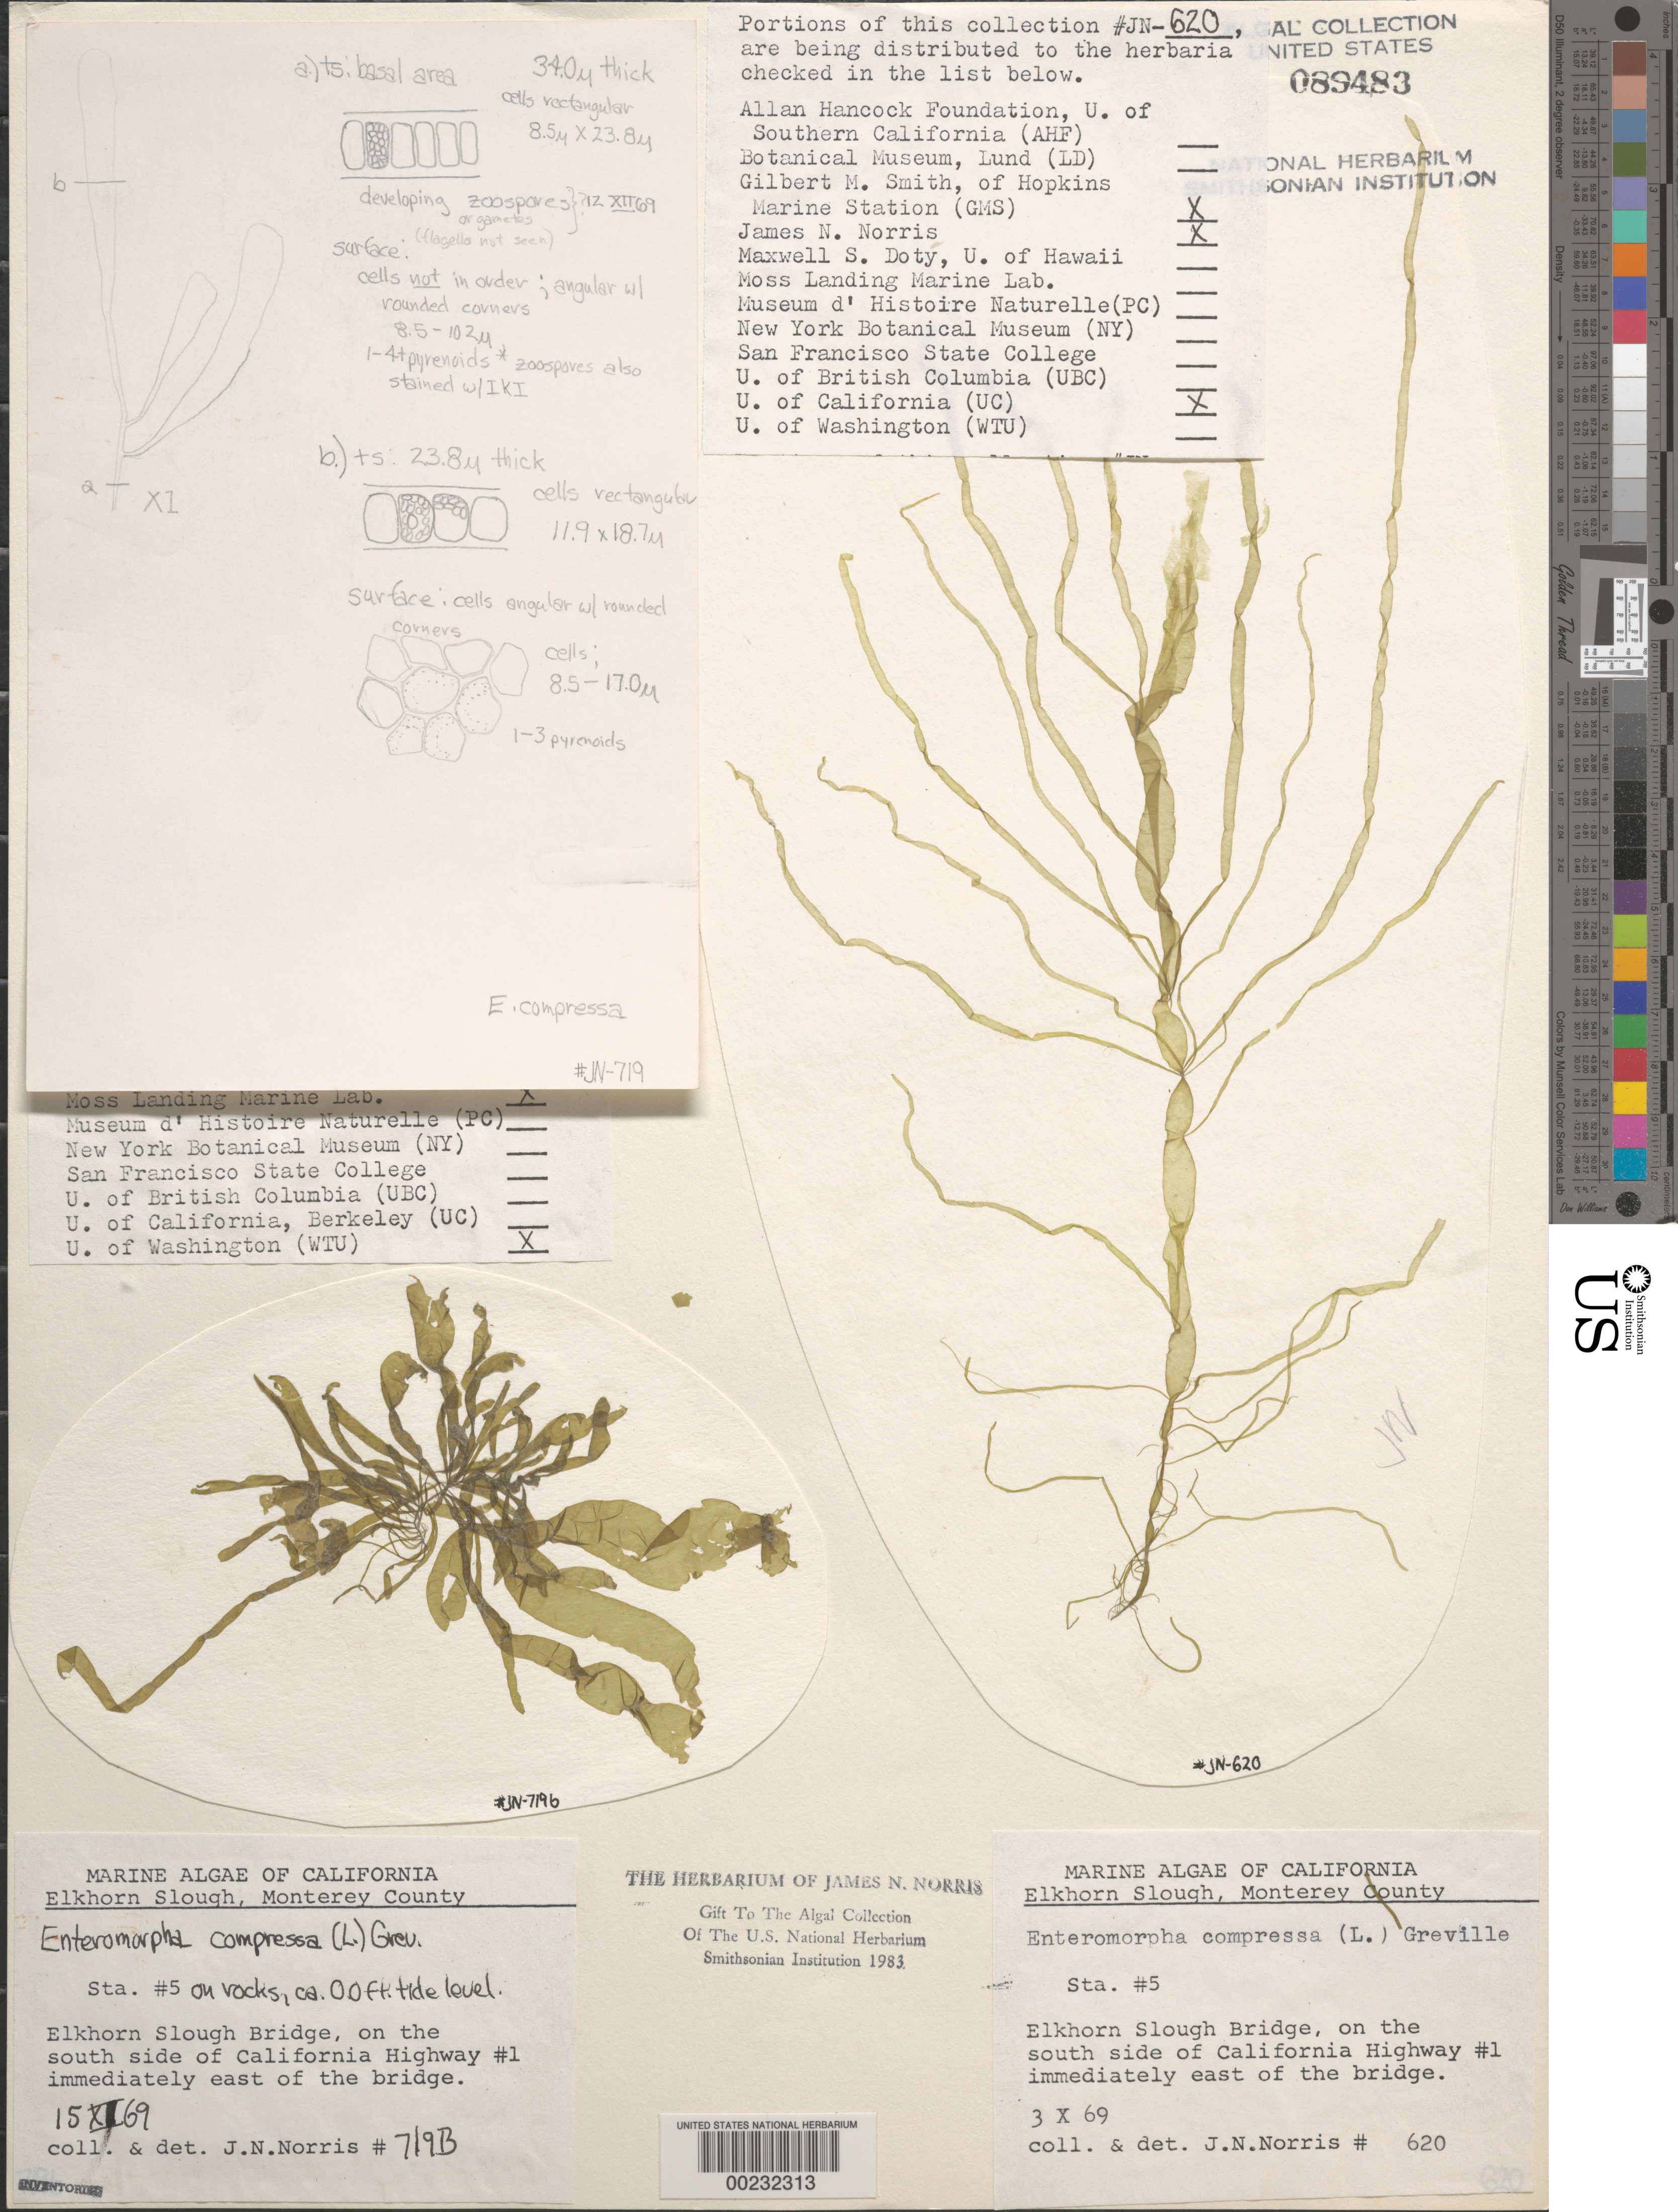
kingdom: Plantae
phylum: Chlorophyta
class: Ulvophyceae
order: Ulvales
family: Ulvaceae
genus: Ulva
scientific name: Ulva compressa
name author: L.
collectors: J. N. Norris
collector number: JN-620 & JN-719B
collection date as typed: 03 Oct 1969 AND 15 Nov 1969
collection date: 1969-10-03,1969-11-15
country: United States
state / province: California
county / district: Monterey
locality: Elkhorn Slough, Elkhorn Slough Bridge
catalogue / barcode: US 89483